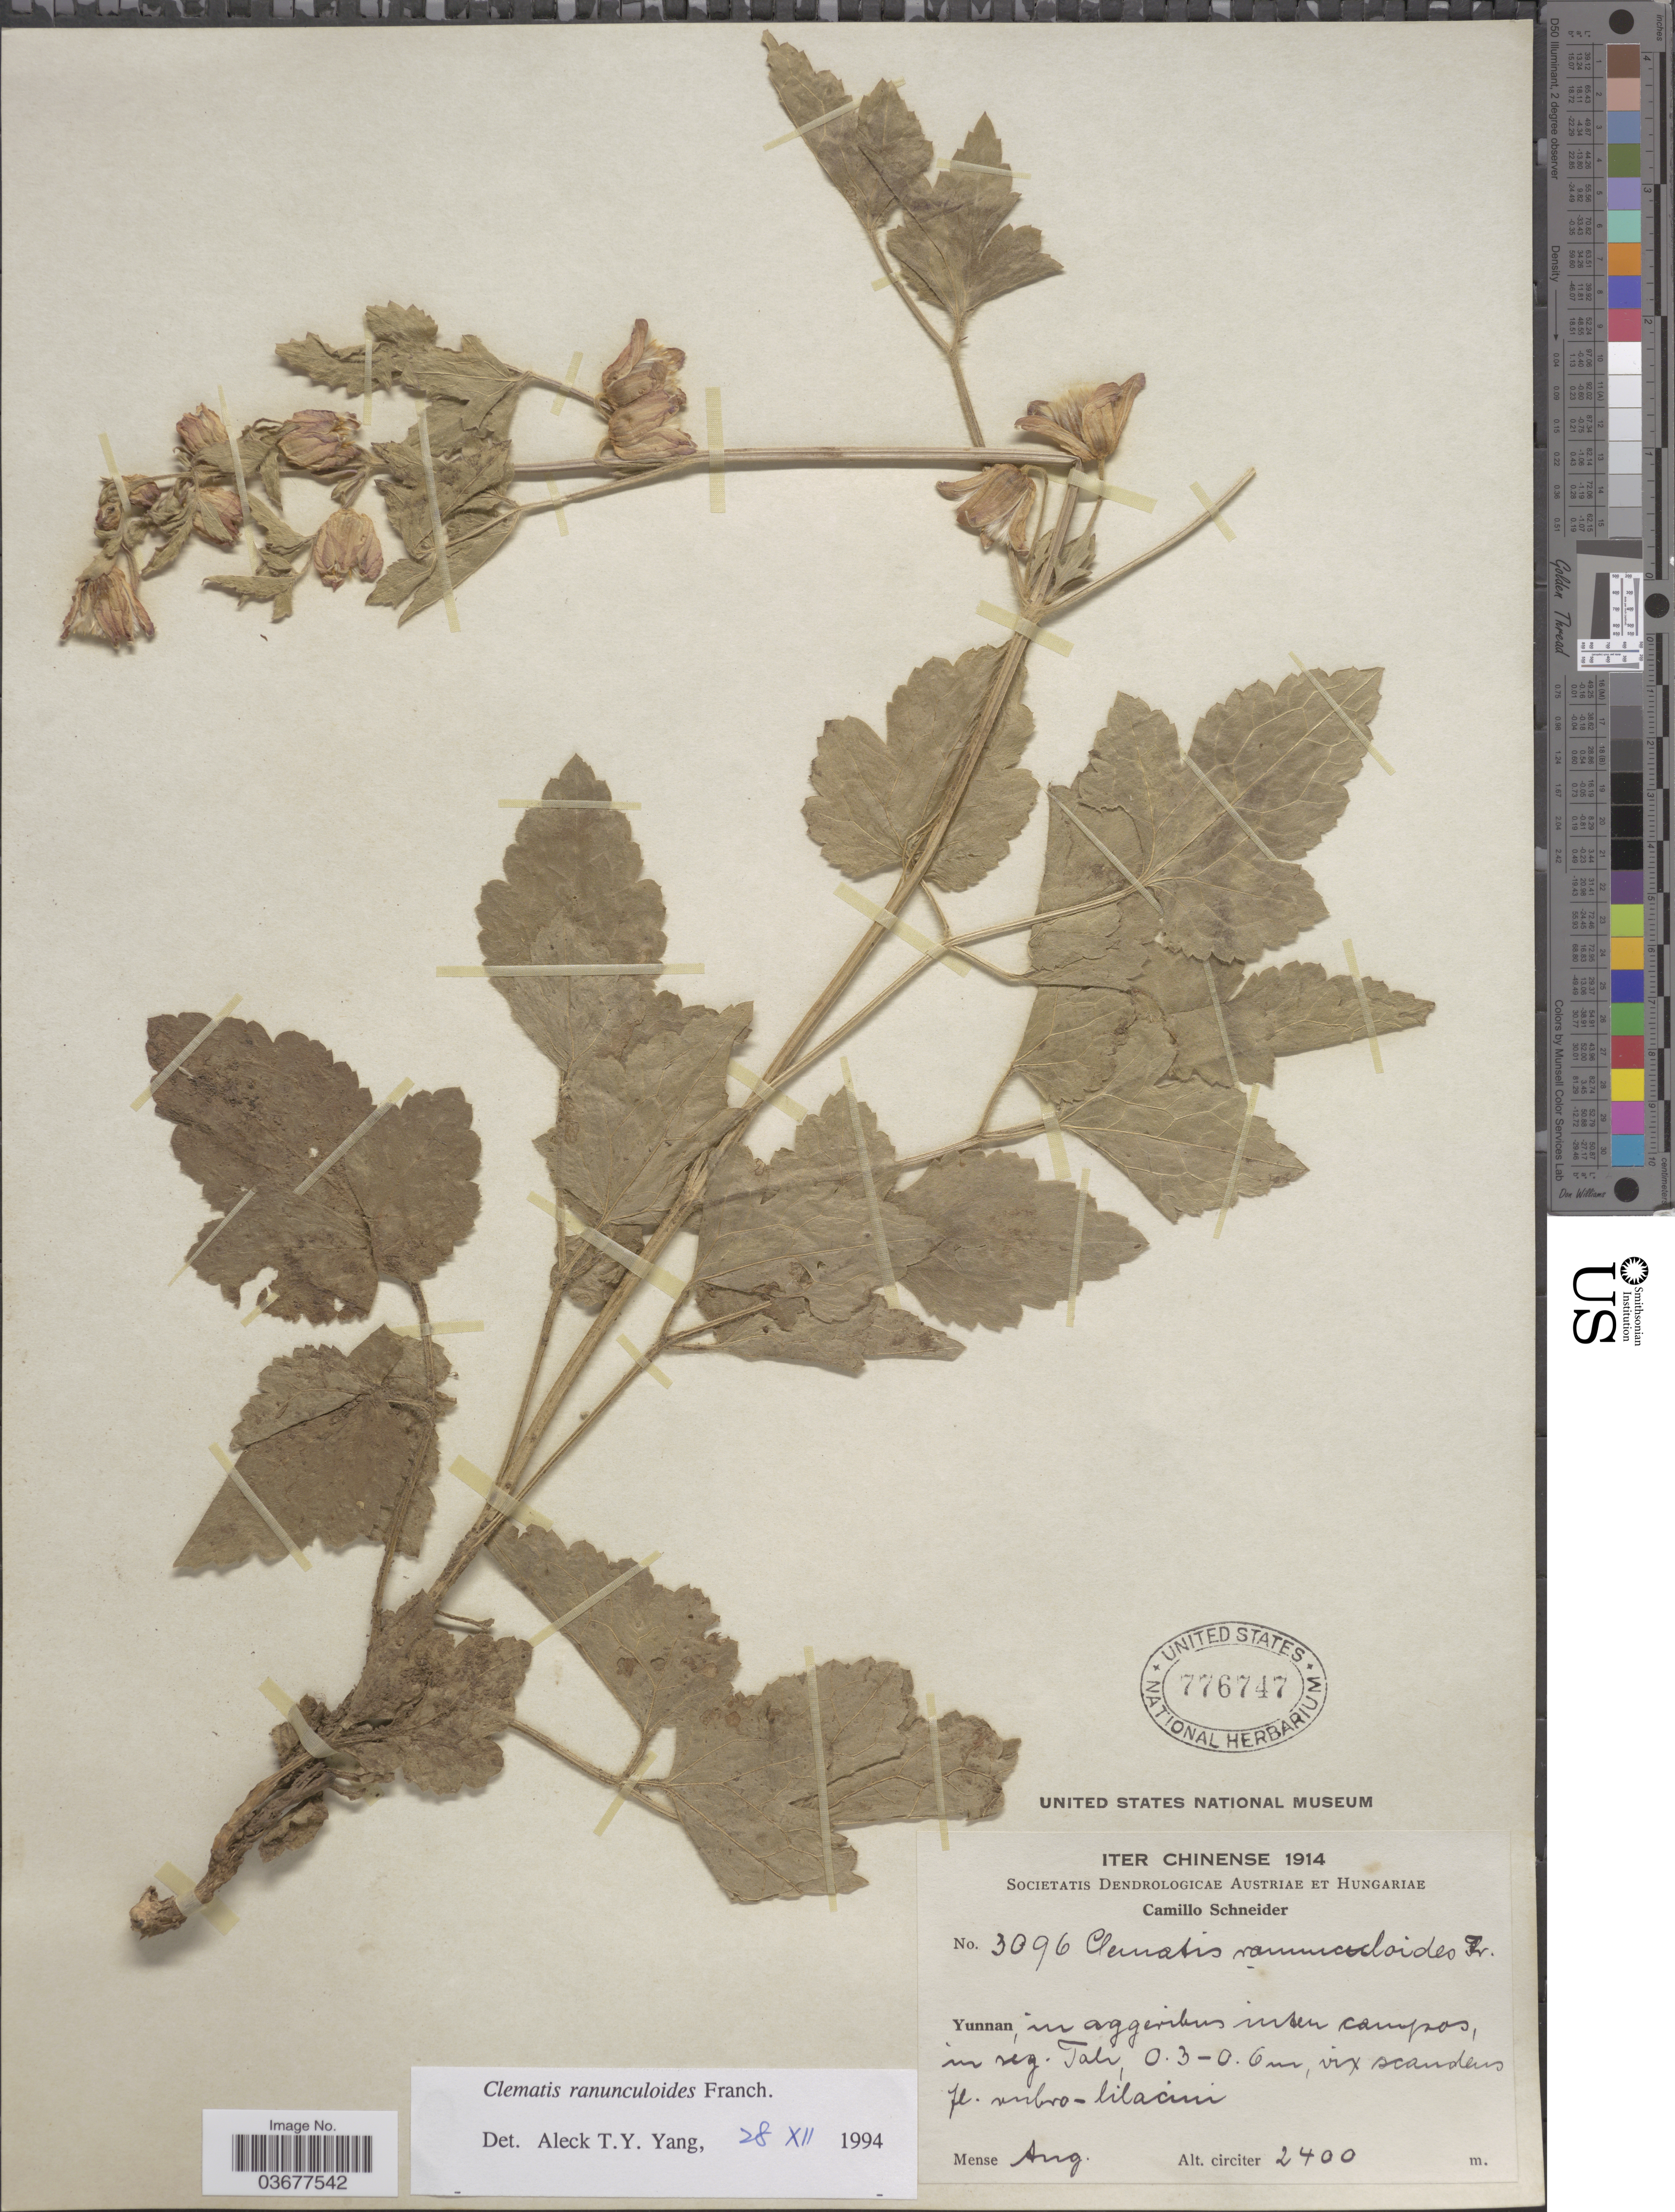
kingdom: Plantae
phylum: Tracheophyta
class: Magnoliopsida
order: Ranunculales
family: Ranunculaceae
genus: Clematis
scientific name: Clematis ranunculoides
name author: Franch.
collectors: C. K. Schneider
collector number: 3096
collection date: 1914-08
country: China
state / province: Yunnan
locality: In aggeribus inter campos, in reg. Tali.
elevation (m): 2400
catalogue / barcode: US 776747